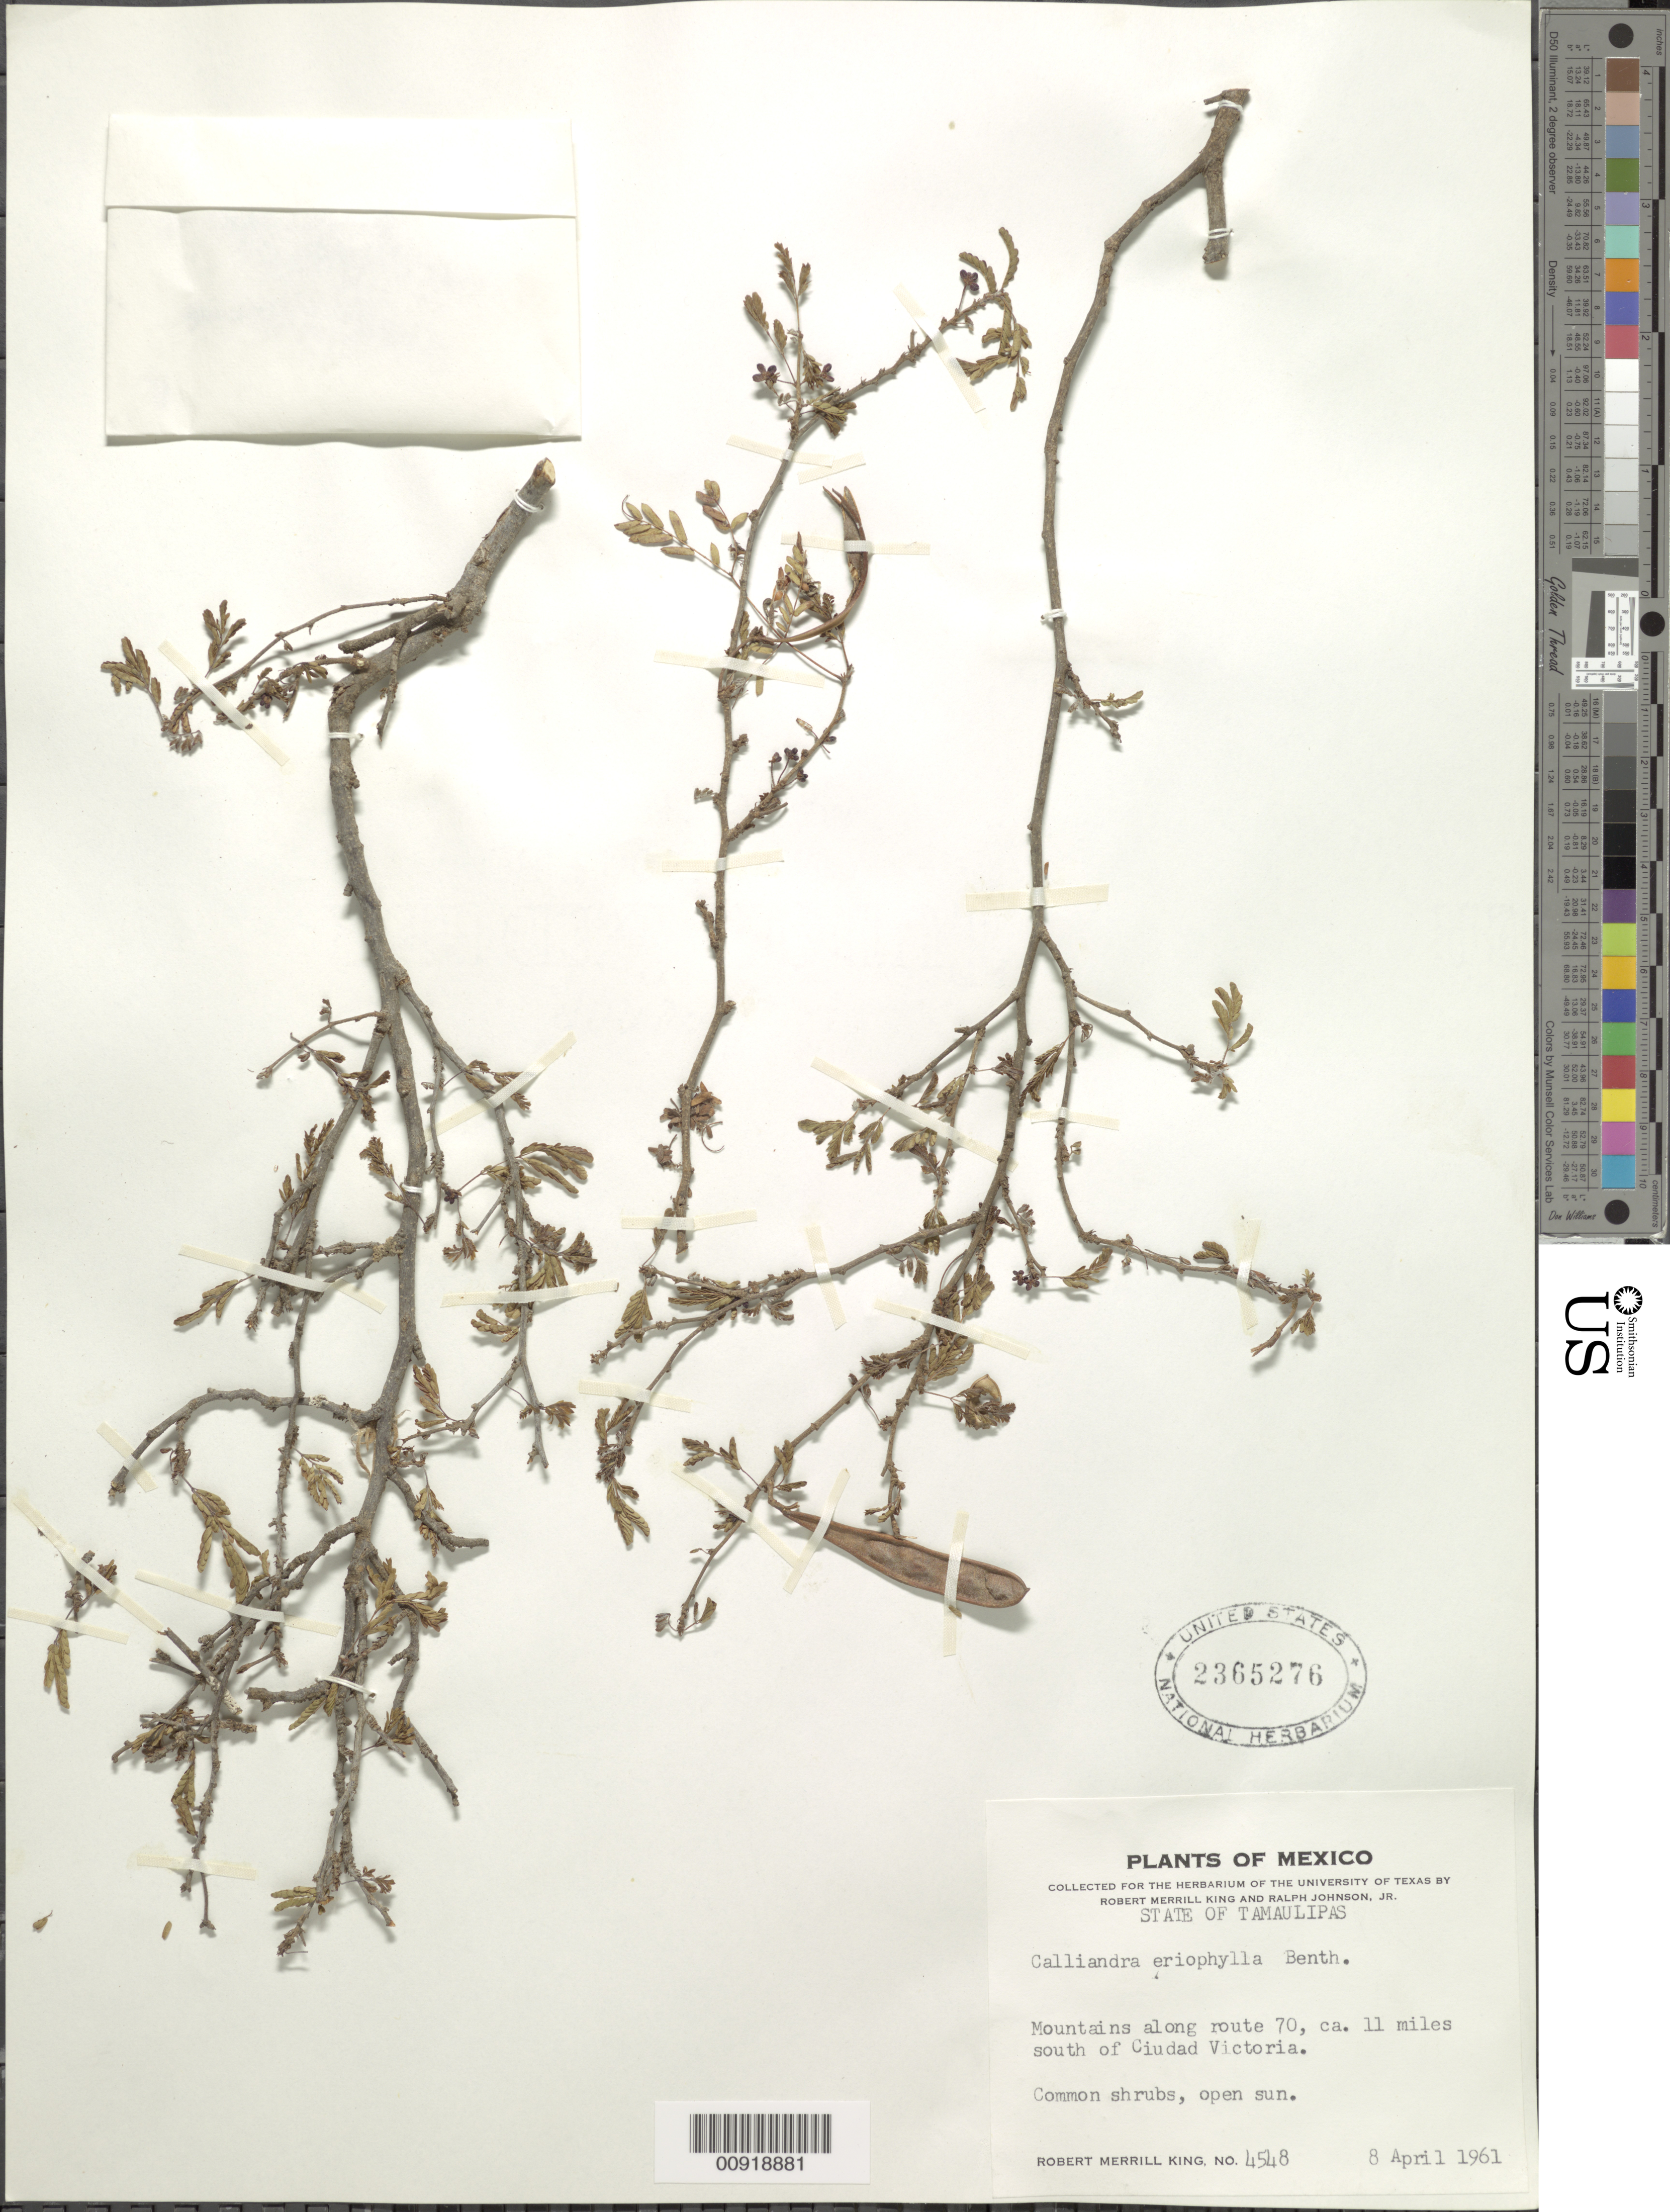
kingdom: Plantae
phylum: Tracheophyta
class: Magnoliopsida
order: Fabales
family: Fabaceae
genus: Calliandra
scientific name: Calliandra eriophylla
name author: Benth.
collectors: R. M. King & R. Johnson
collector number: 4548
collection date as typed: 08 Apr 1961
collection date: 1961-04-08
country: Mexico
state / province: Tamaulipas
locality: Mountains along route 70, ca. 11 miles south of Ciudad Victoria.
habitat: Open sun. Mountains.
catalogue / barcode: US 2365276